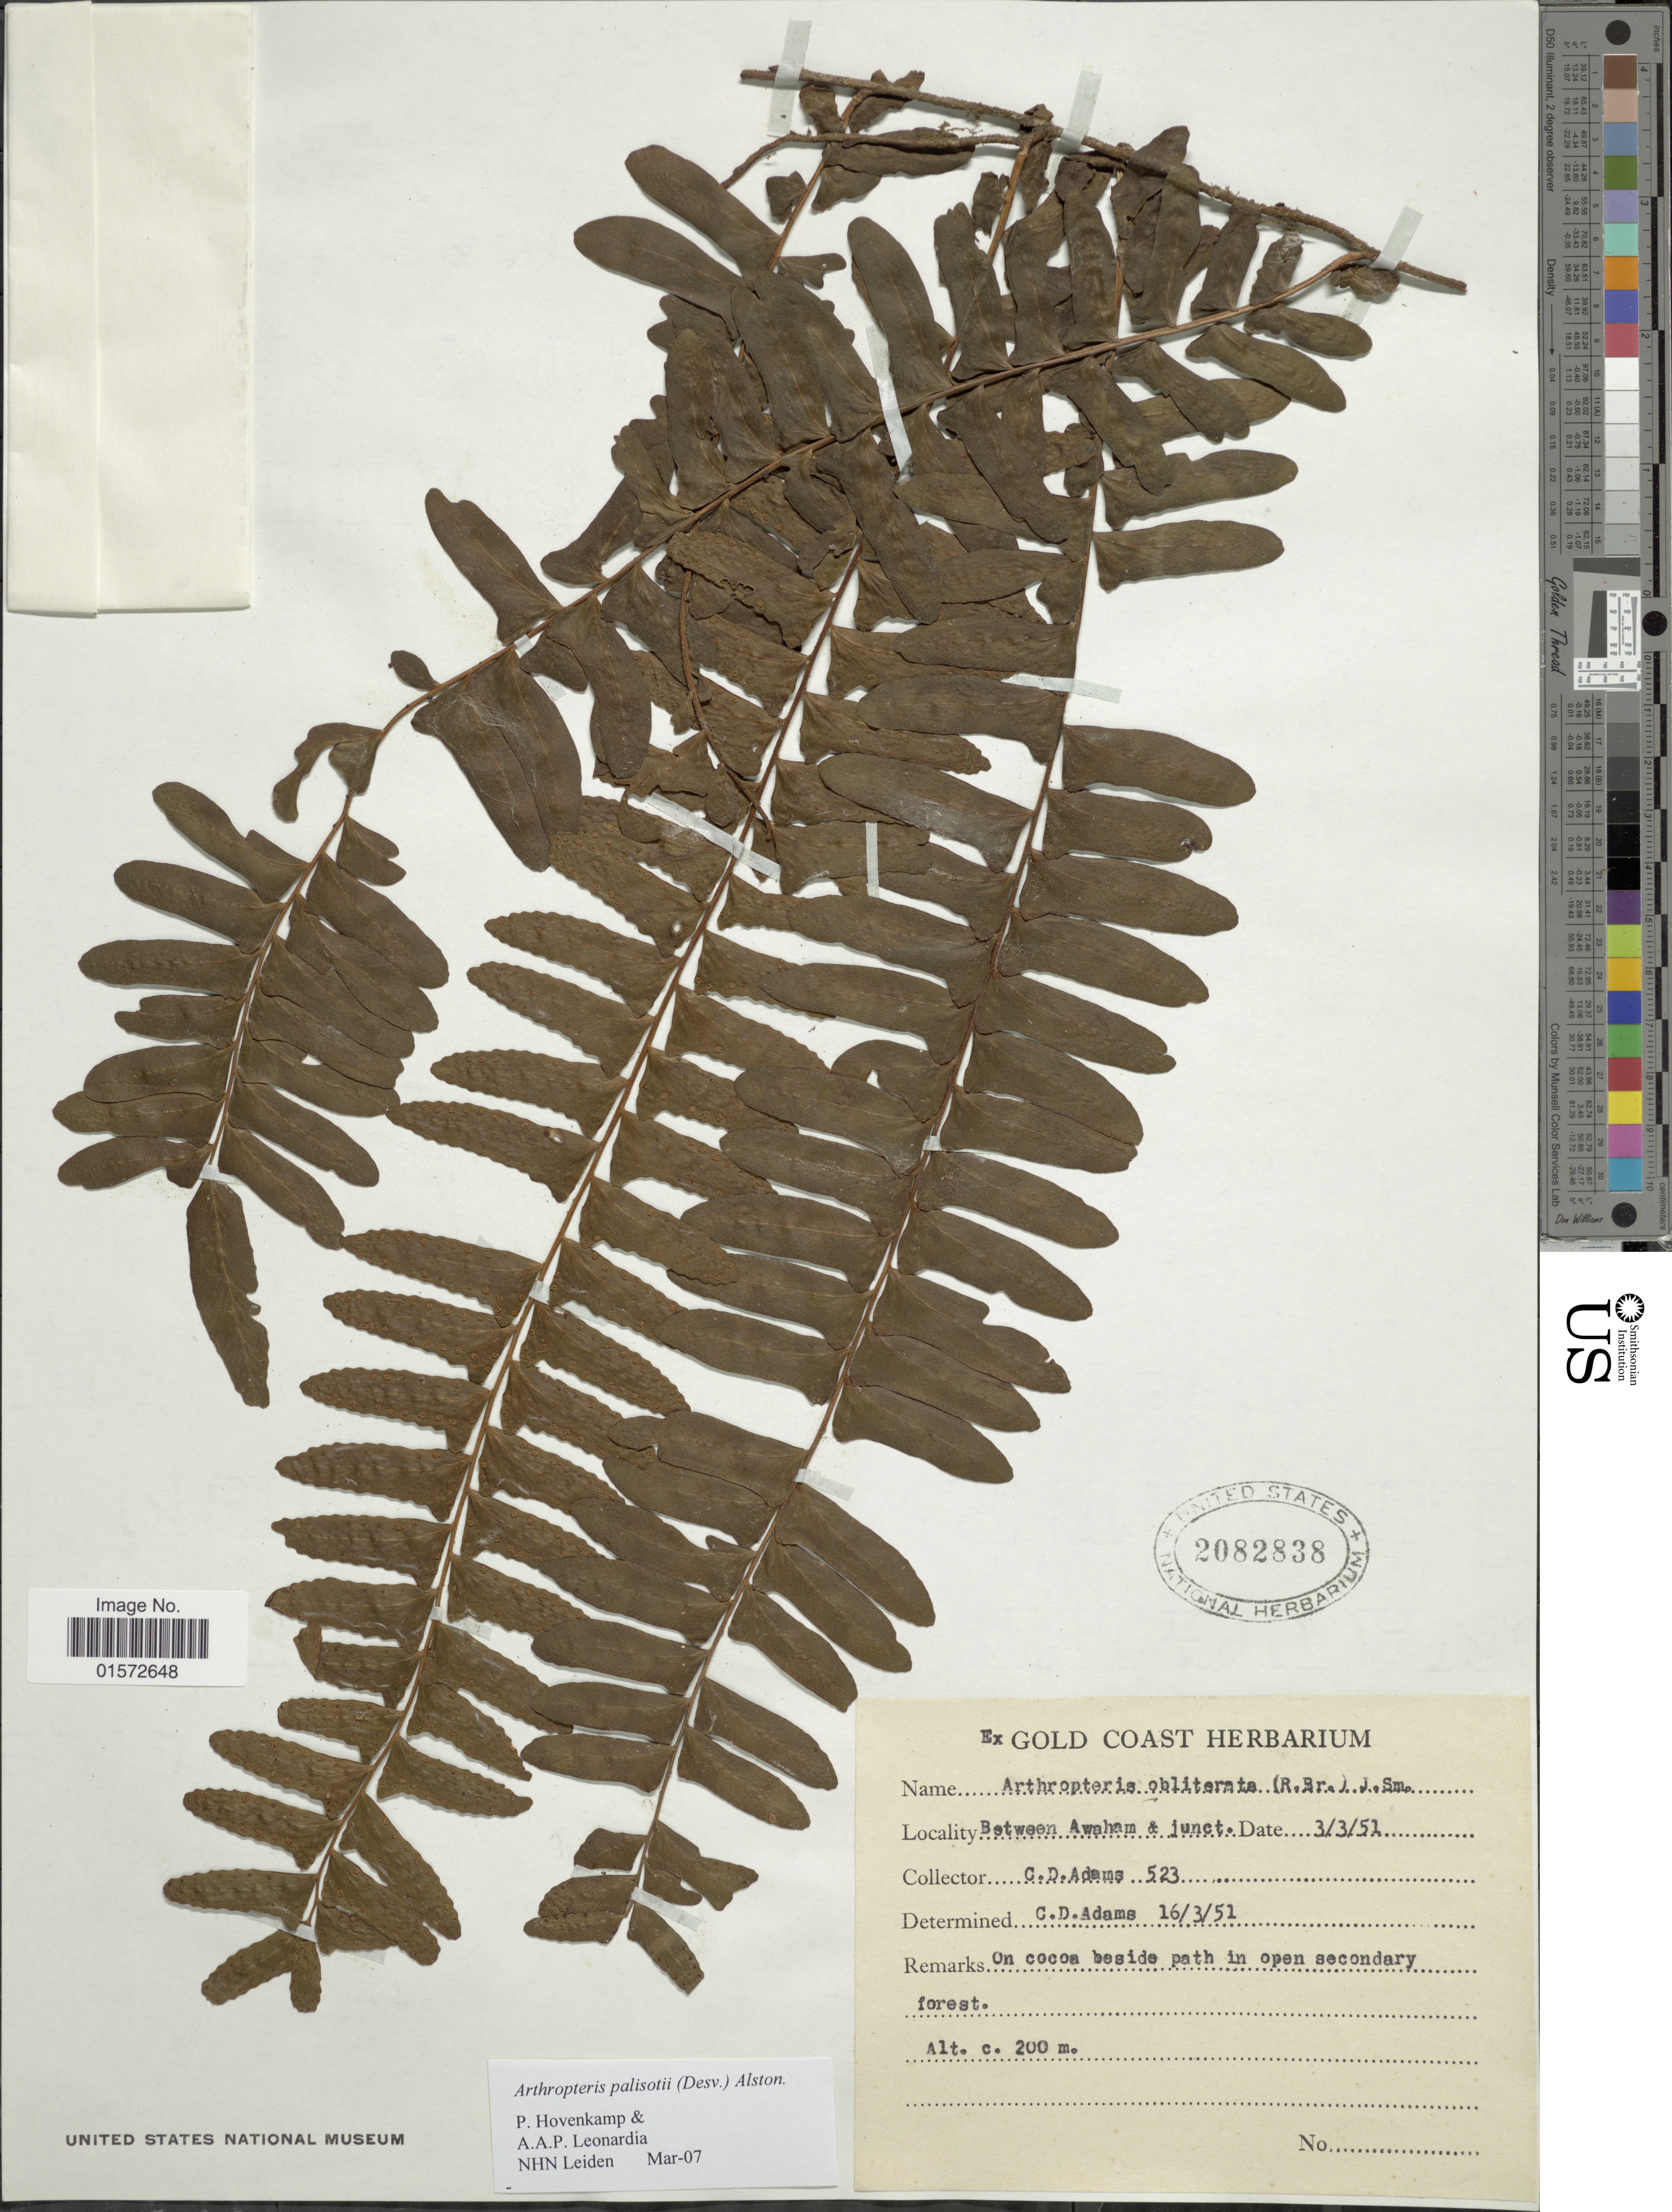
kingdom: Plantae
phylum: Tracheophyta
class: Polypodiopsida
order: Polypodiales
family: Tectariaceae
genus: Arthropteris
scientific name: Arthropteris palisotii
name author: (Desv.) Alston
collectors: C. D. Adams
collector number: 523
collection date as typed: Transcribed d/m/y: 3/3/51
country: Ghana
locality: Between Awaham & junct. Gold Coast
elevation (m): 200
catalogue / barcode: US 2082838